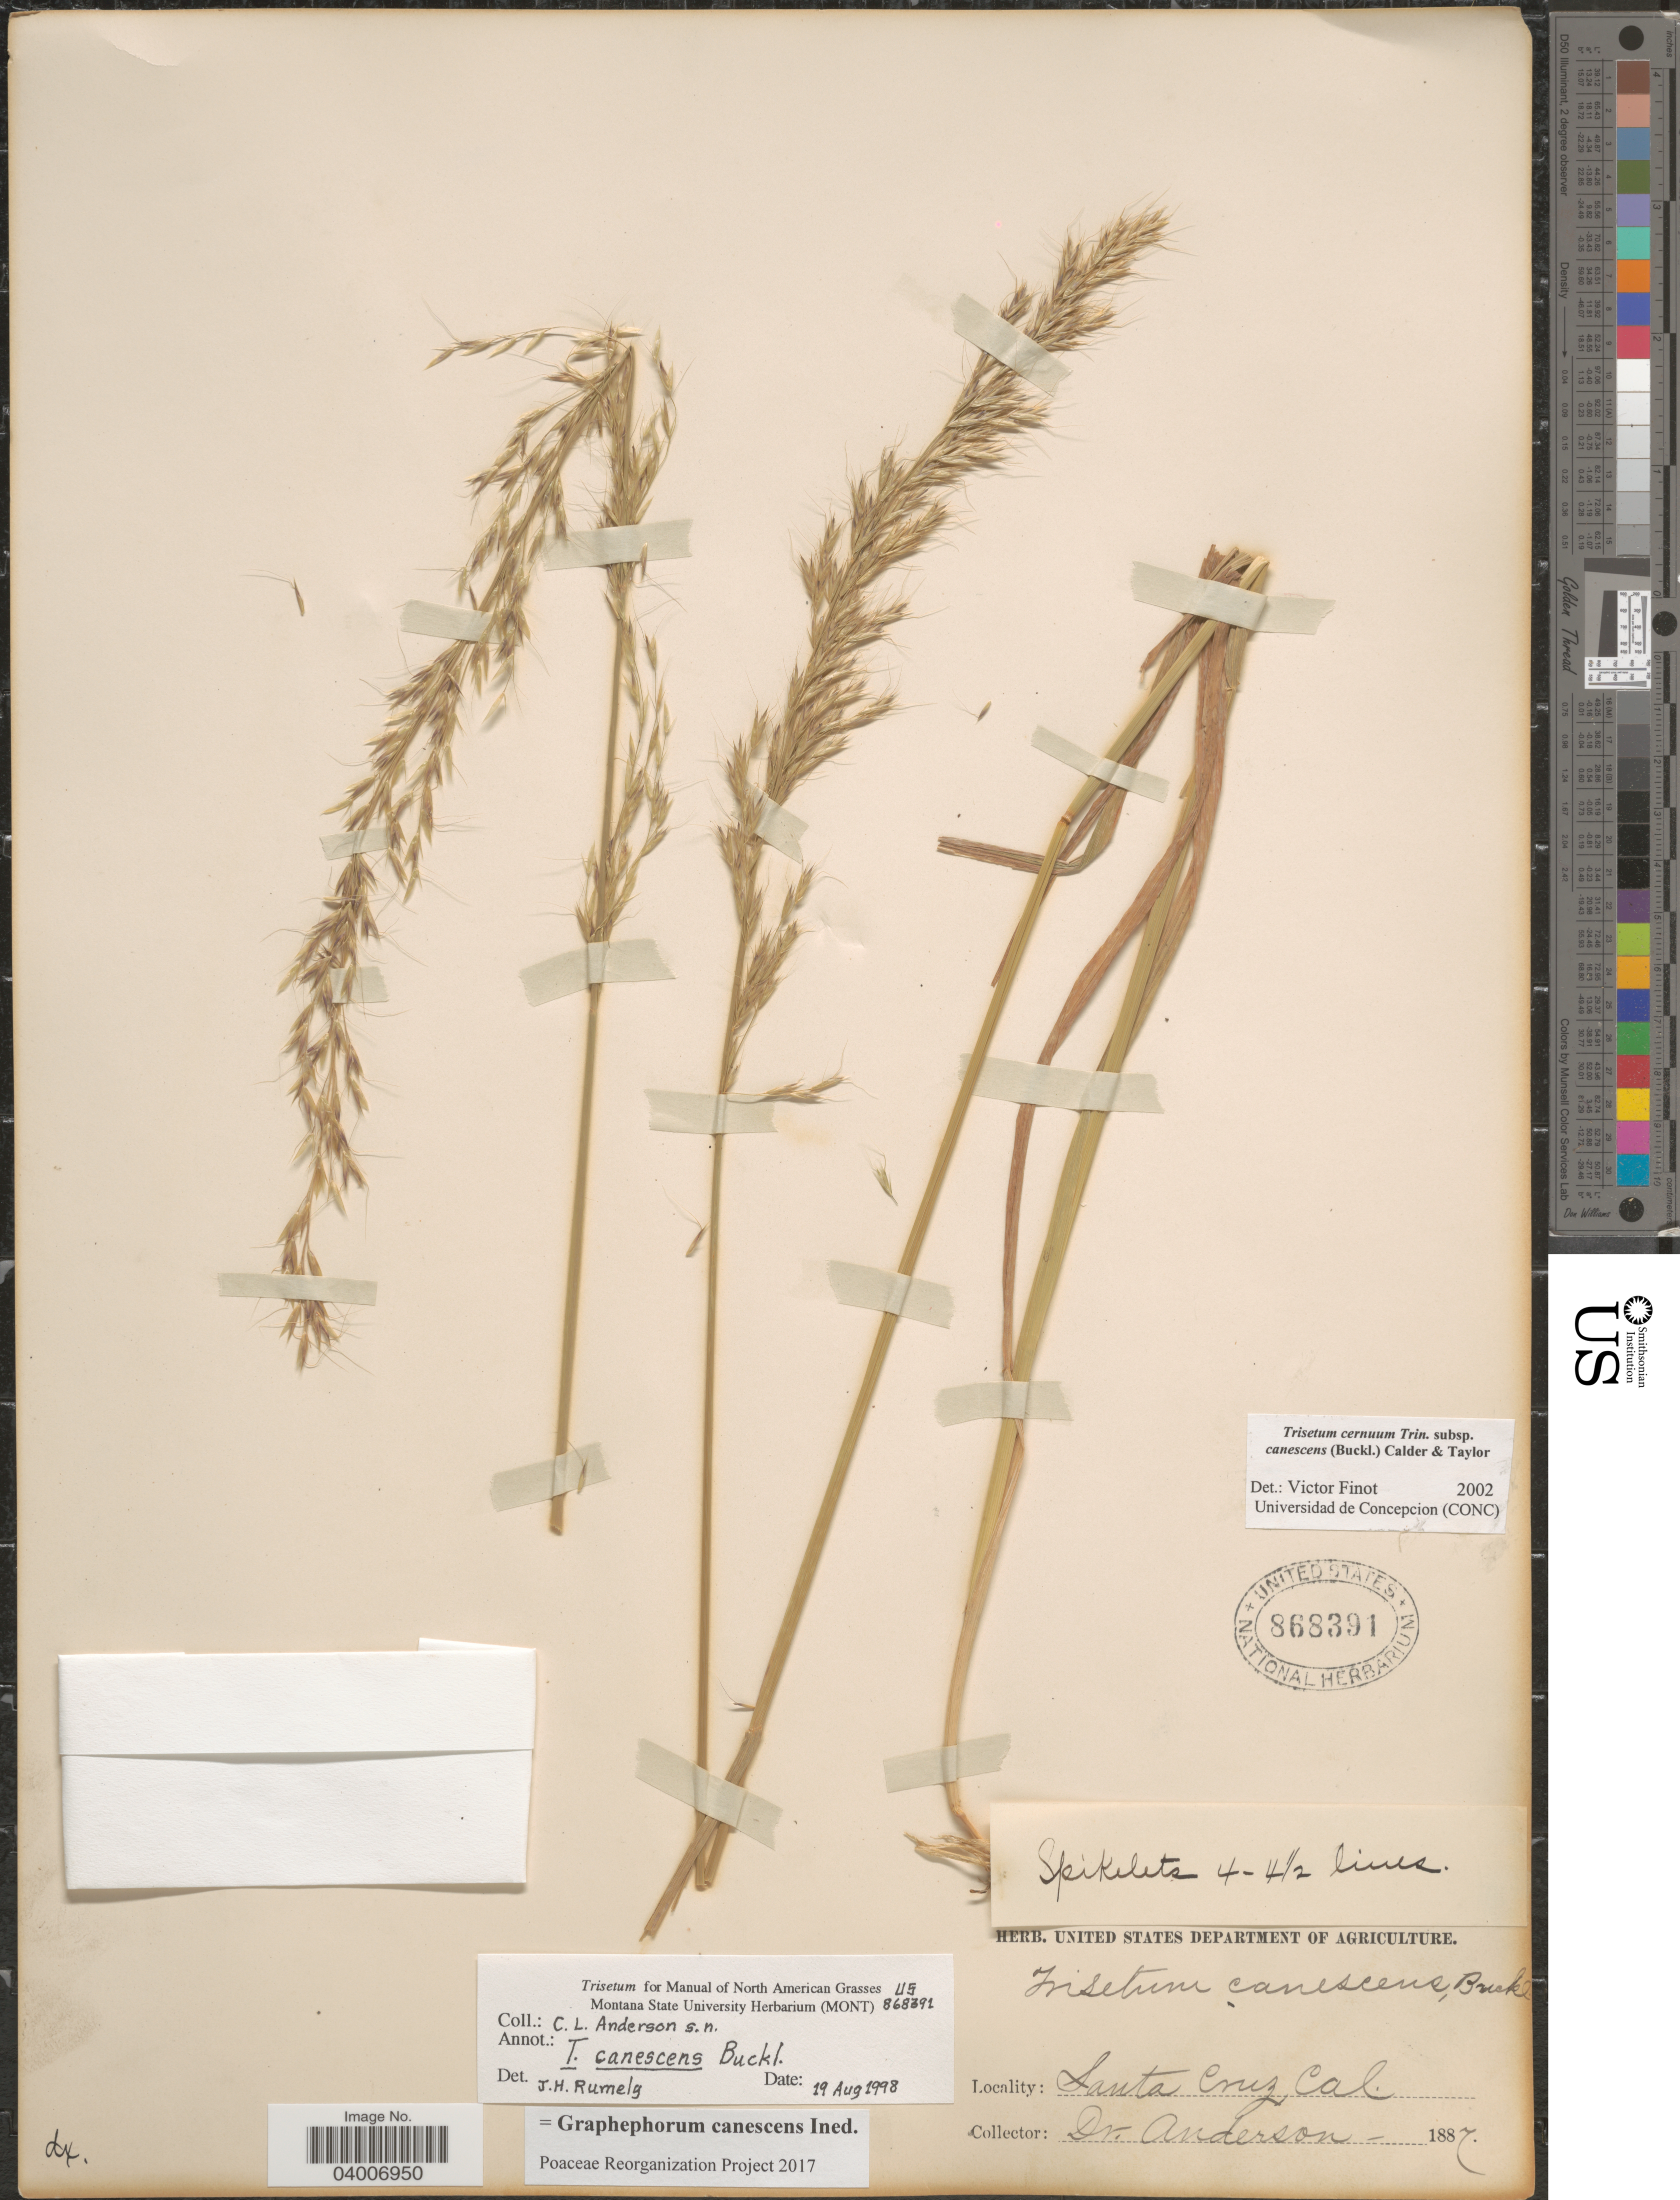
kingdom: Plantae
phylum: Tracheophyta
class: Liliopsida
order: Poales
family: Poaceae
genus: Graphephorum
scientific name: Graphephorum canescens ined.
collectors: -. Anderson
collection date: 1887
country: United States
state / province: California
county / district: Santa Cruz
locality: Santa Cruz.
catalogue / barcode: US 868391